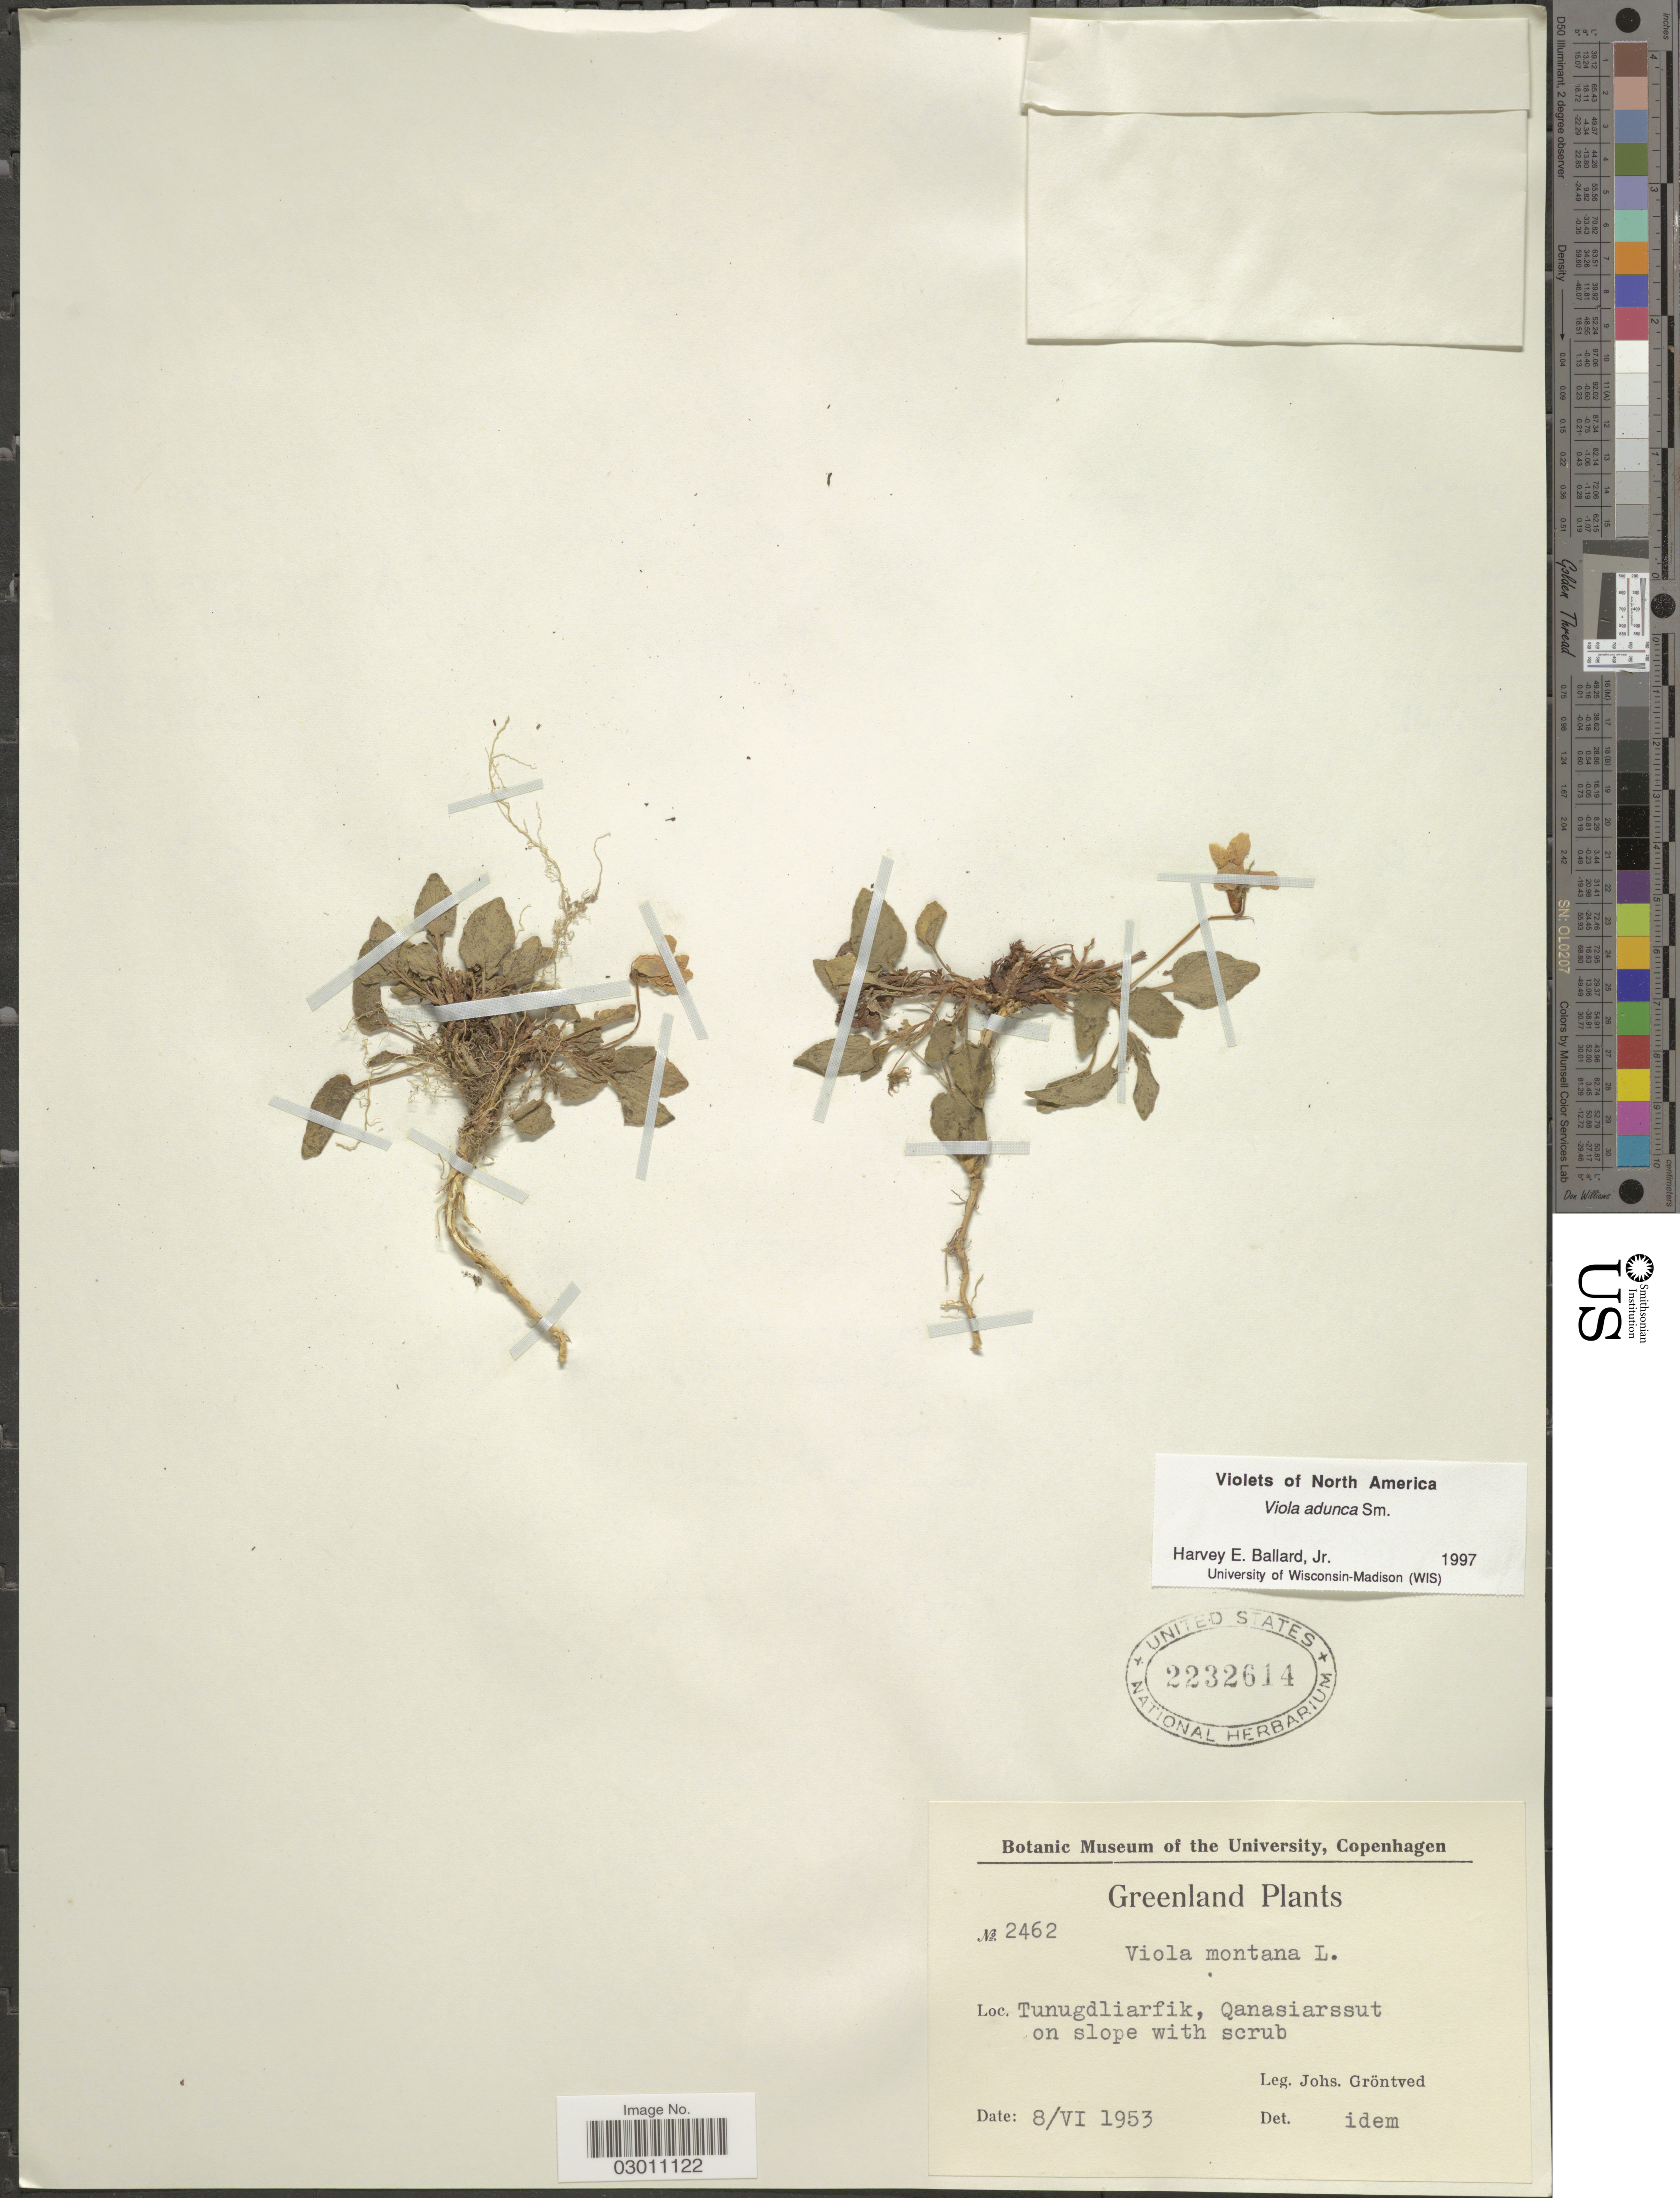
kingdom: Plantae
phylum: Tracheophyta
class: Magnoliopsida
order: Malpighiales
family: Violaceae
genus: Viola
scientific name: Viola adunca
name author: Sm.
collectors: J. Gröntved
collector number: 2462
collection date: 1953-06-08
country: Greenland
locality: Tunugdliarfik, Qanasiarssut on slope with scrub.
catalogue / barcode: US 2232614